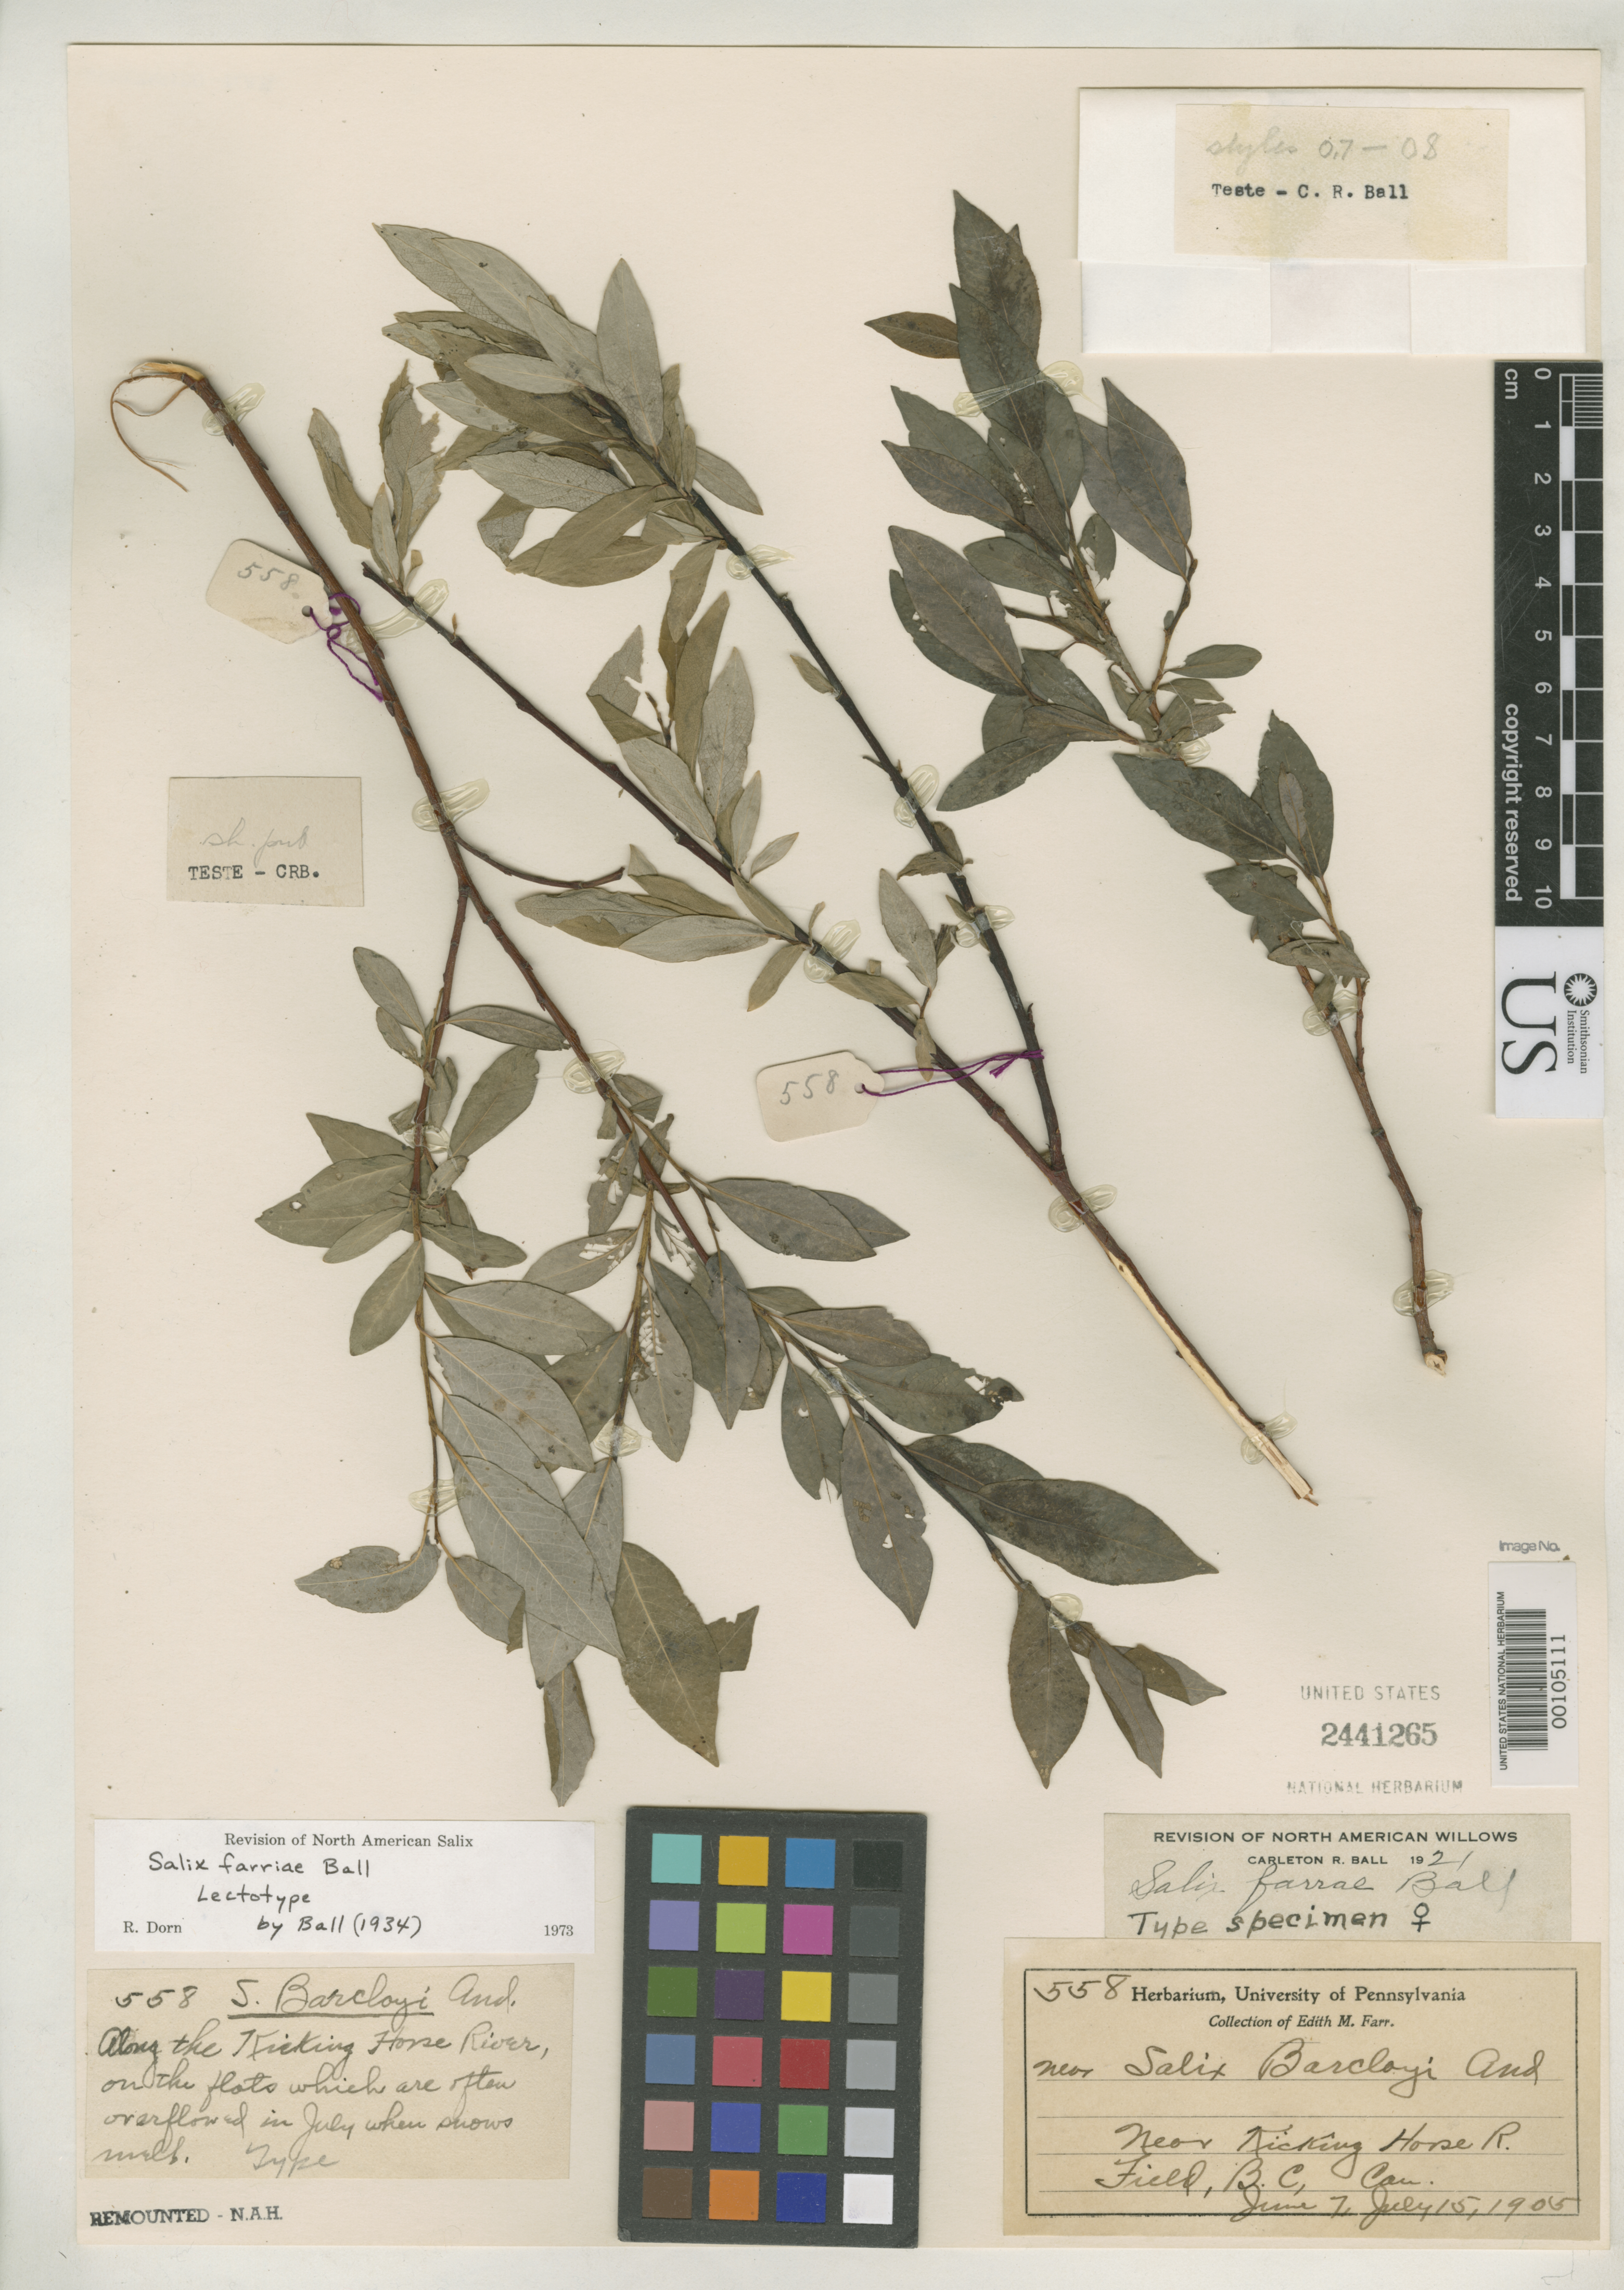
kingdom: Plantae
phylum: Tracheophyta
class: Magnoliopsida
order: Malpighiales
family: Salicaceae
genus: Salix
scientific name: Salix farrae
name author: C.R. Ball in Standl.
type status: Syntype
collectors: N. Sanson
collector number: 117 B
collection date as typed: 30 Jun 1928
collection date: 1928-06-30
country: Canada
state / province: Alberta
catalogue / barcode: US 2441265